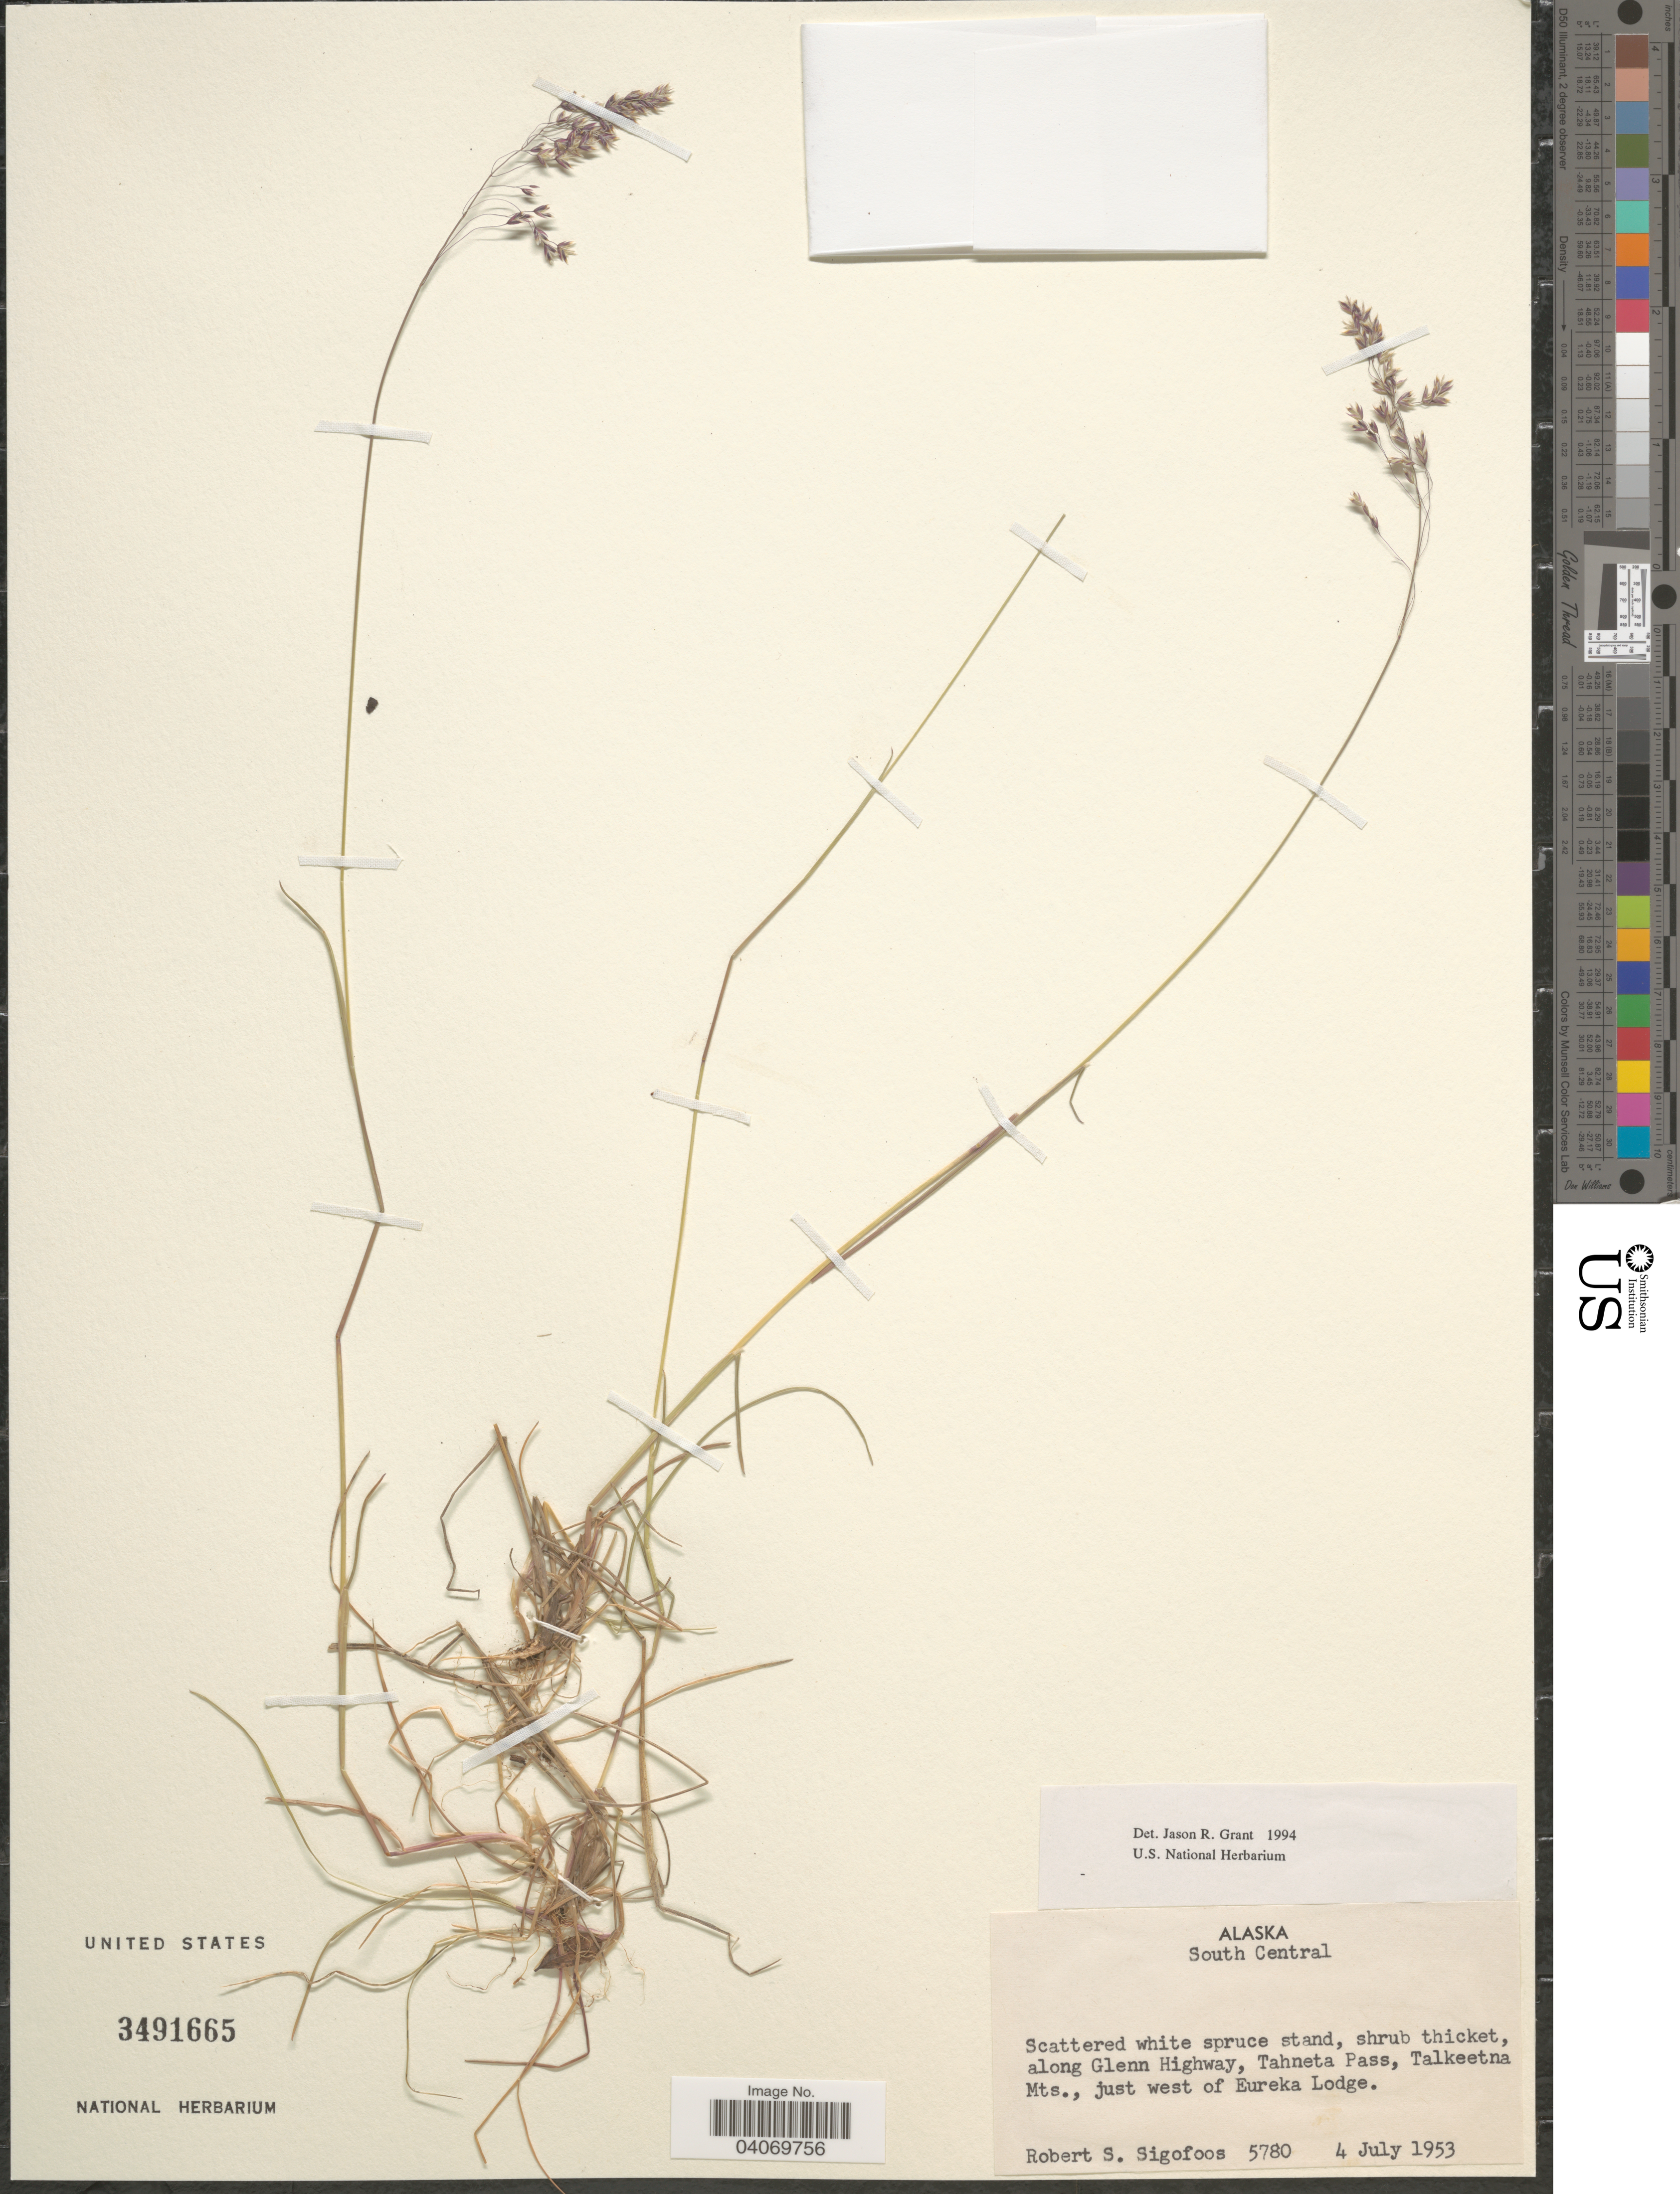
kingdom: Plantae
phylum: Tracheophyta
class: Liliopsida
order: Poales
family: Poaceae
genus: Poa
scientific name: Poa sp.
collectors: R. Sigafoos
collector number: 5780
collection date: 1953-07-04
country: United States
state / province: Alaska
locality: South Central. Scattered white spruce stand, shrub thicket, along Glenn Highway, Tahneta Pass, Talkeetna Mts., just west of Eureka Lodge.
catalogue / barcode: US 3491665